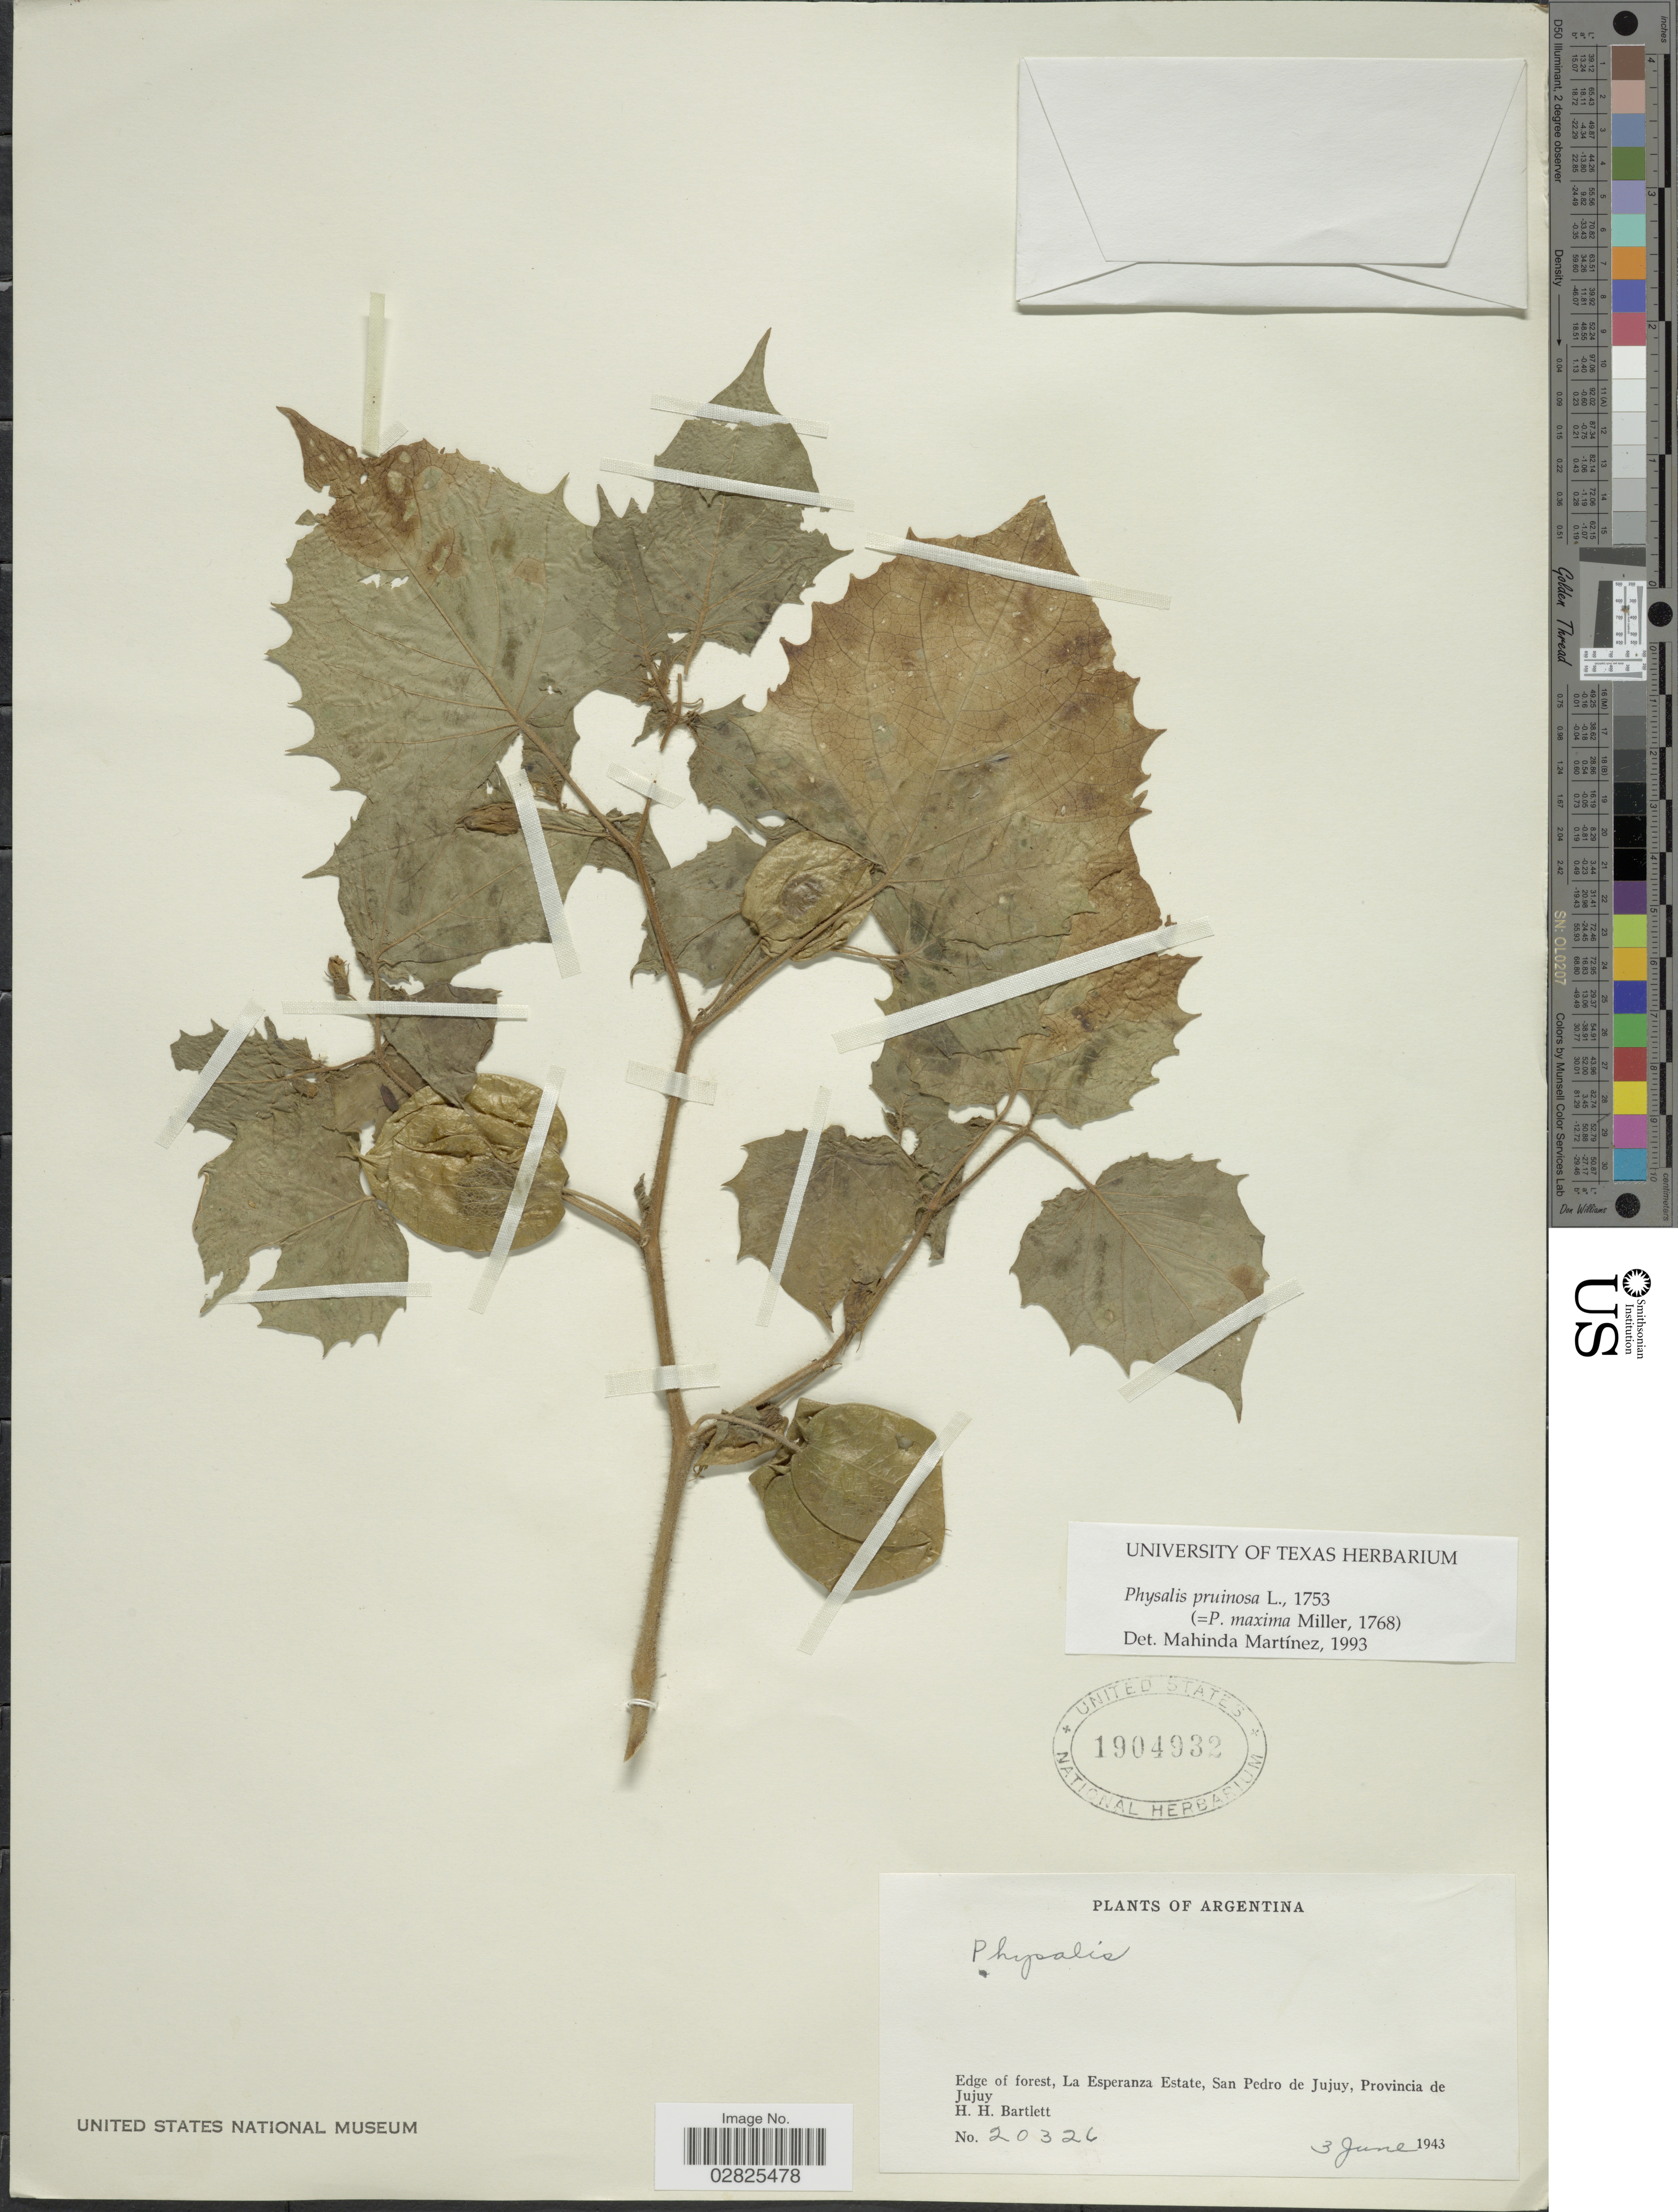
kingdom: Plantae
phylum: Tracheophyta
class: Magnoliopsida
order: Solanales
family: Solanaceae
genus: Physalis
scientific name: Physalis pruinosa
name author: L.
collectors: H. H. Bartlett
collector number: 20326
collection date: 1943-06-03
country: Argentina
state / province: Jujuy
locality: Edge of forest, La Esperanza Estate, San Pedro de Jujuy.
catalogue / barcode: US 1904932